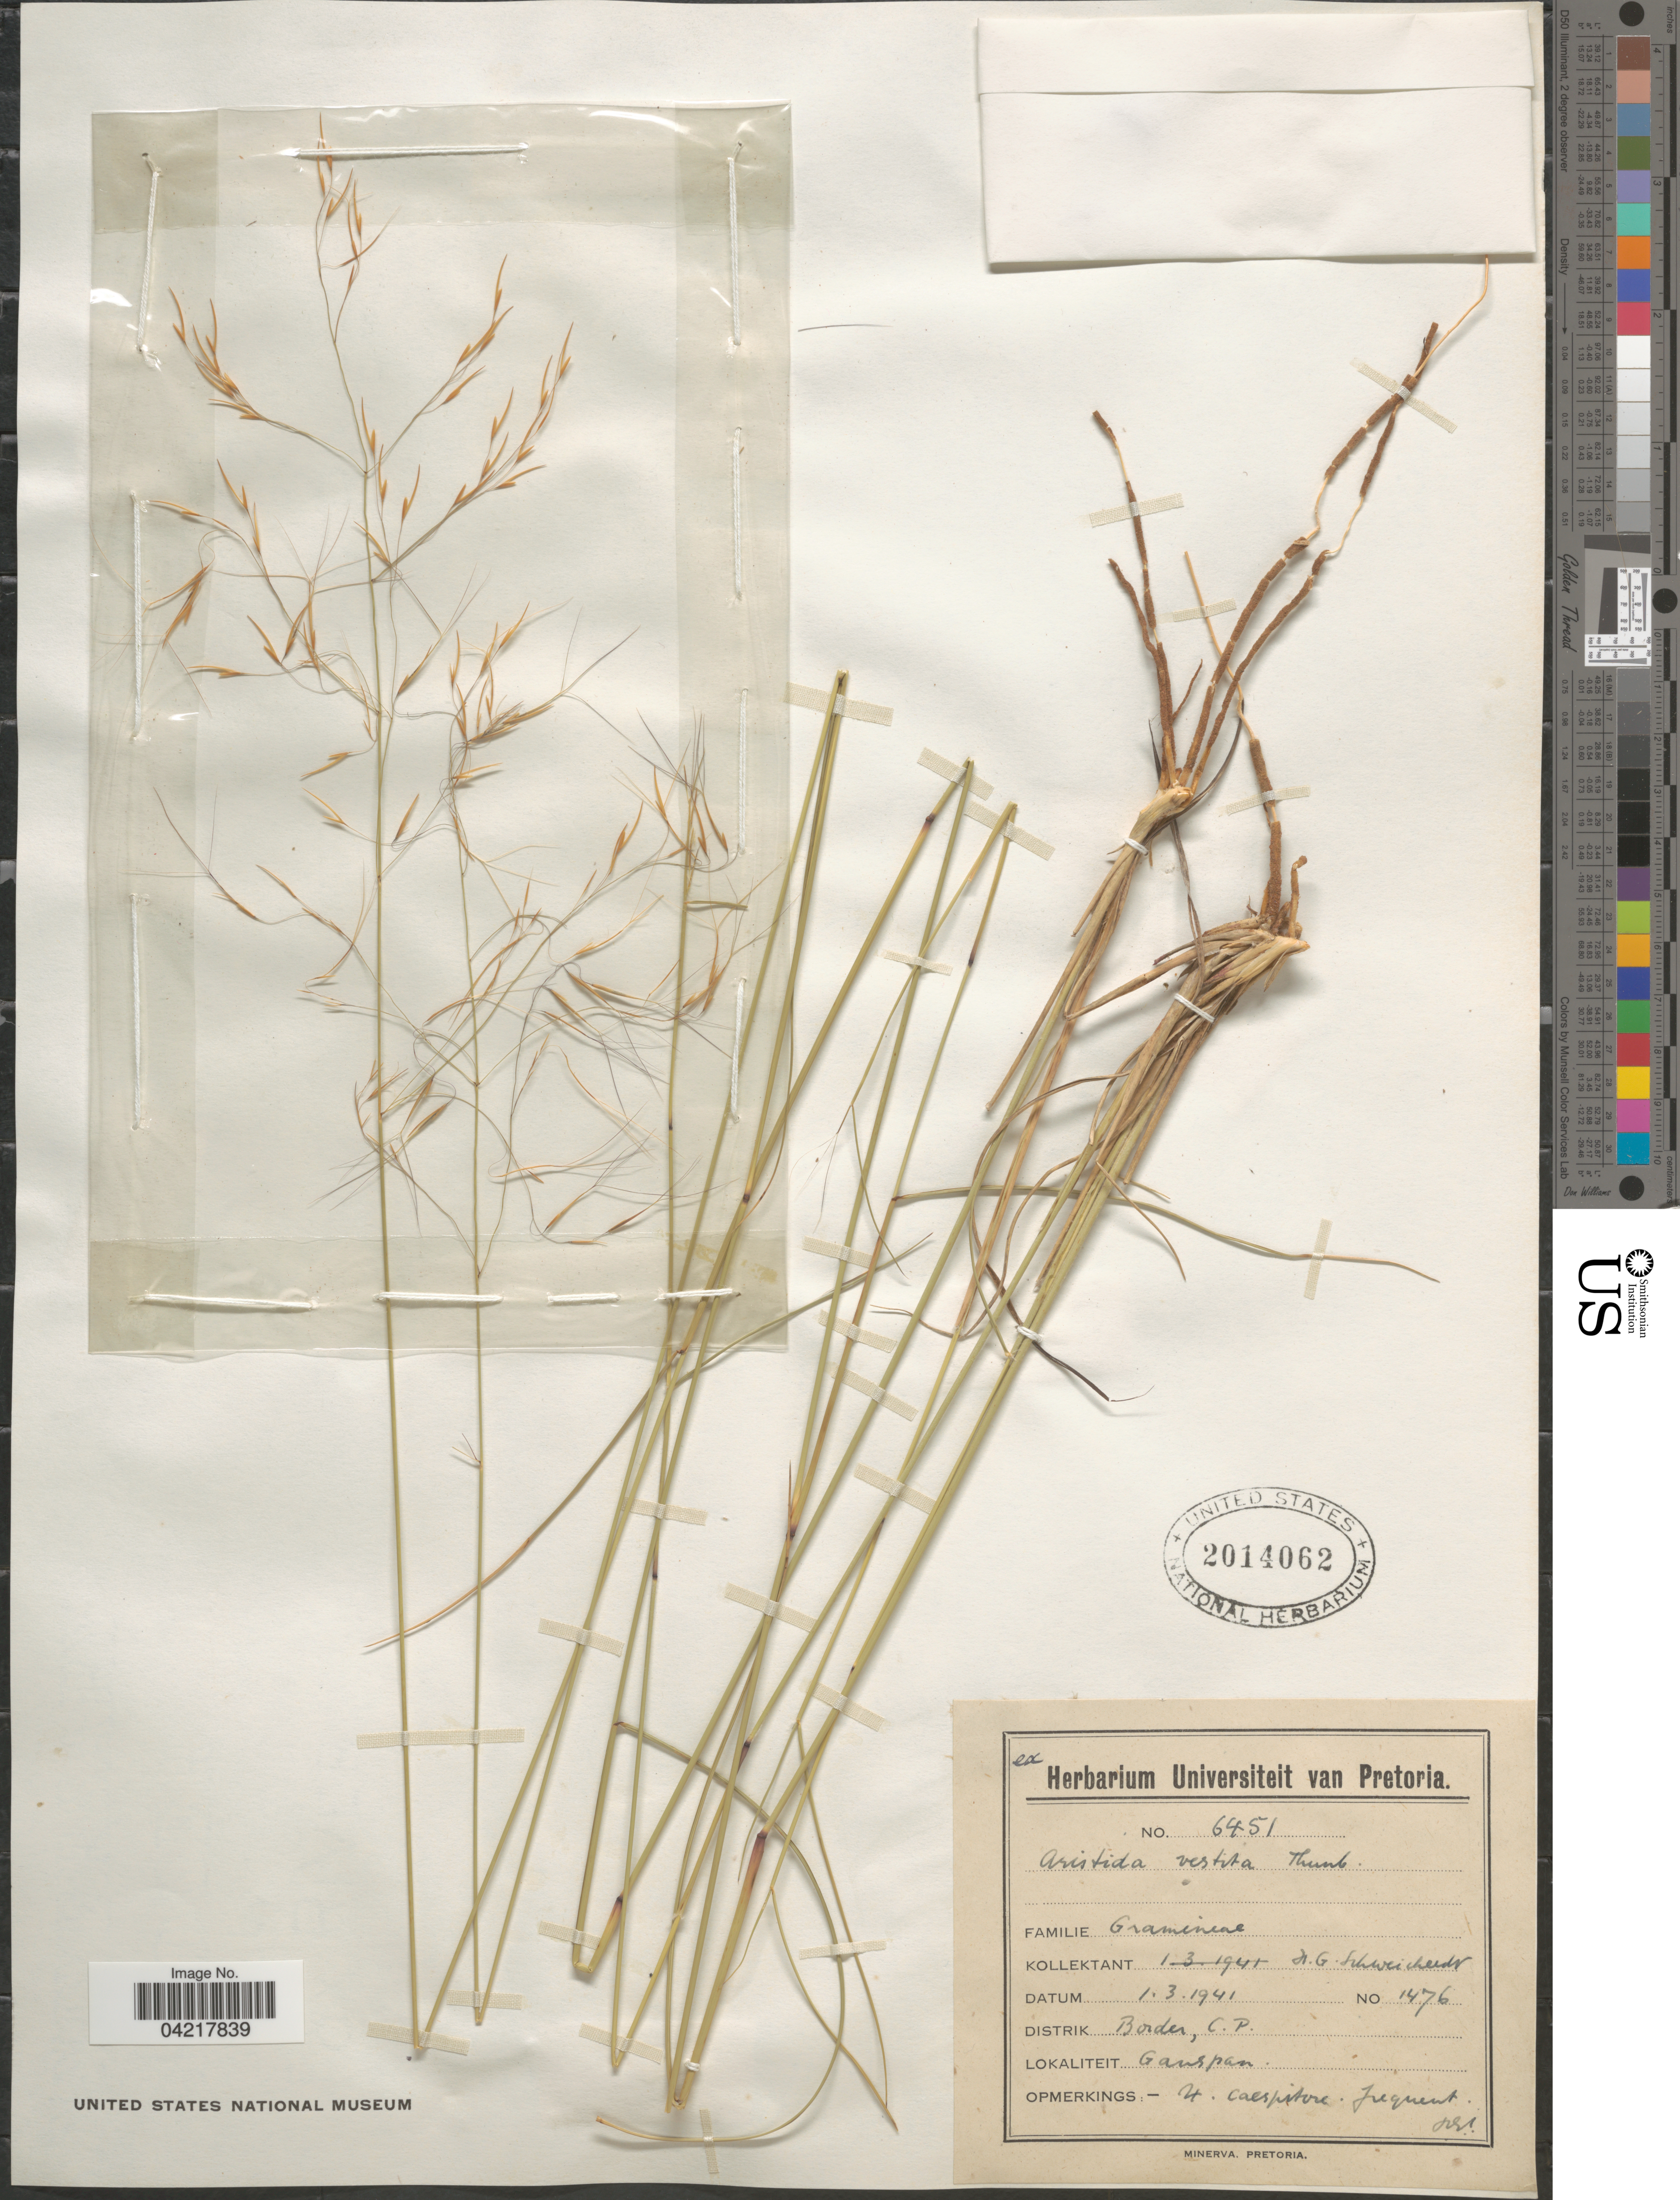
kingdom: Plantae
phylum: Tracheophyta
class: Liliopsida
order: Poales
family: Poaceae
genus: Aristida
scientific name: Aristida vestita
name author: Thunb.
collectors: H. Schweickerdt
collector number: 1476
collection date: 1941-03-01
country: South Africa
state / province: Northern Cape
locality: Distrik Border. Ganspan.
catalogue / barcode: US 2014062